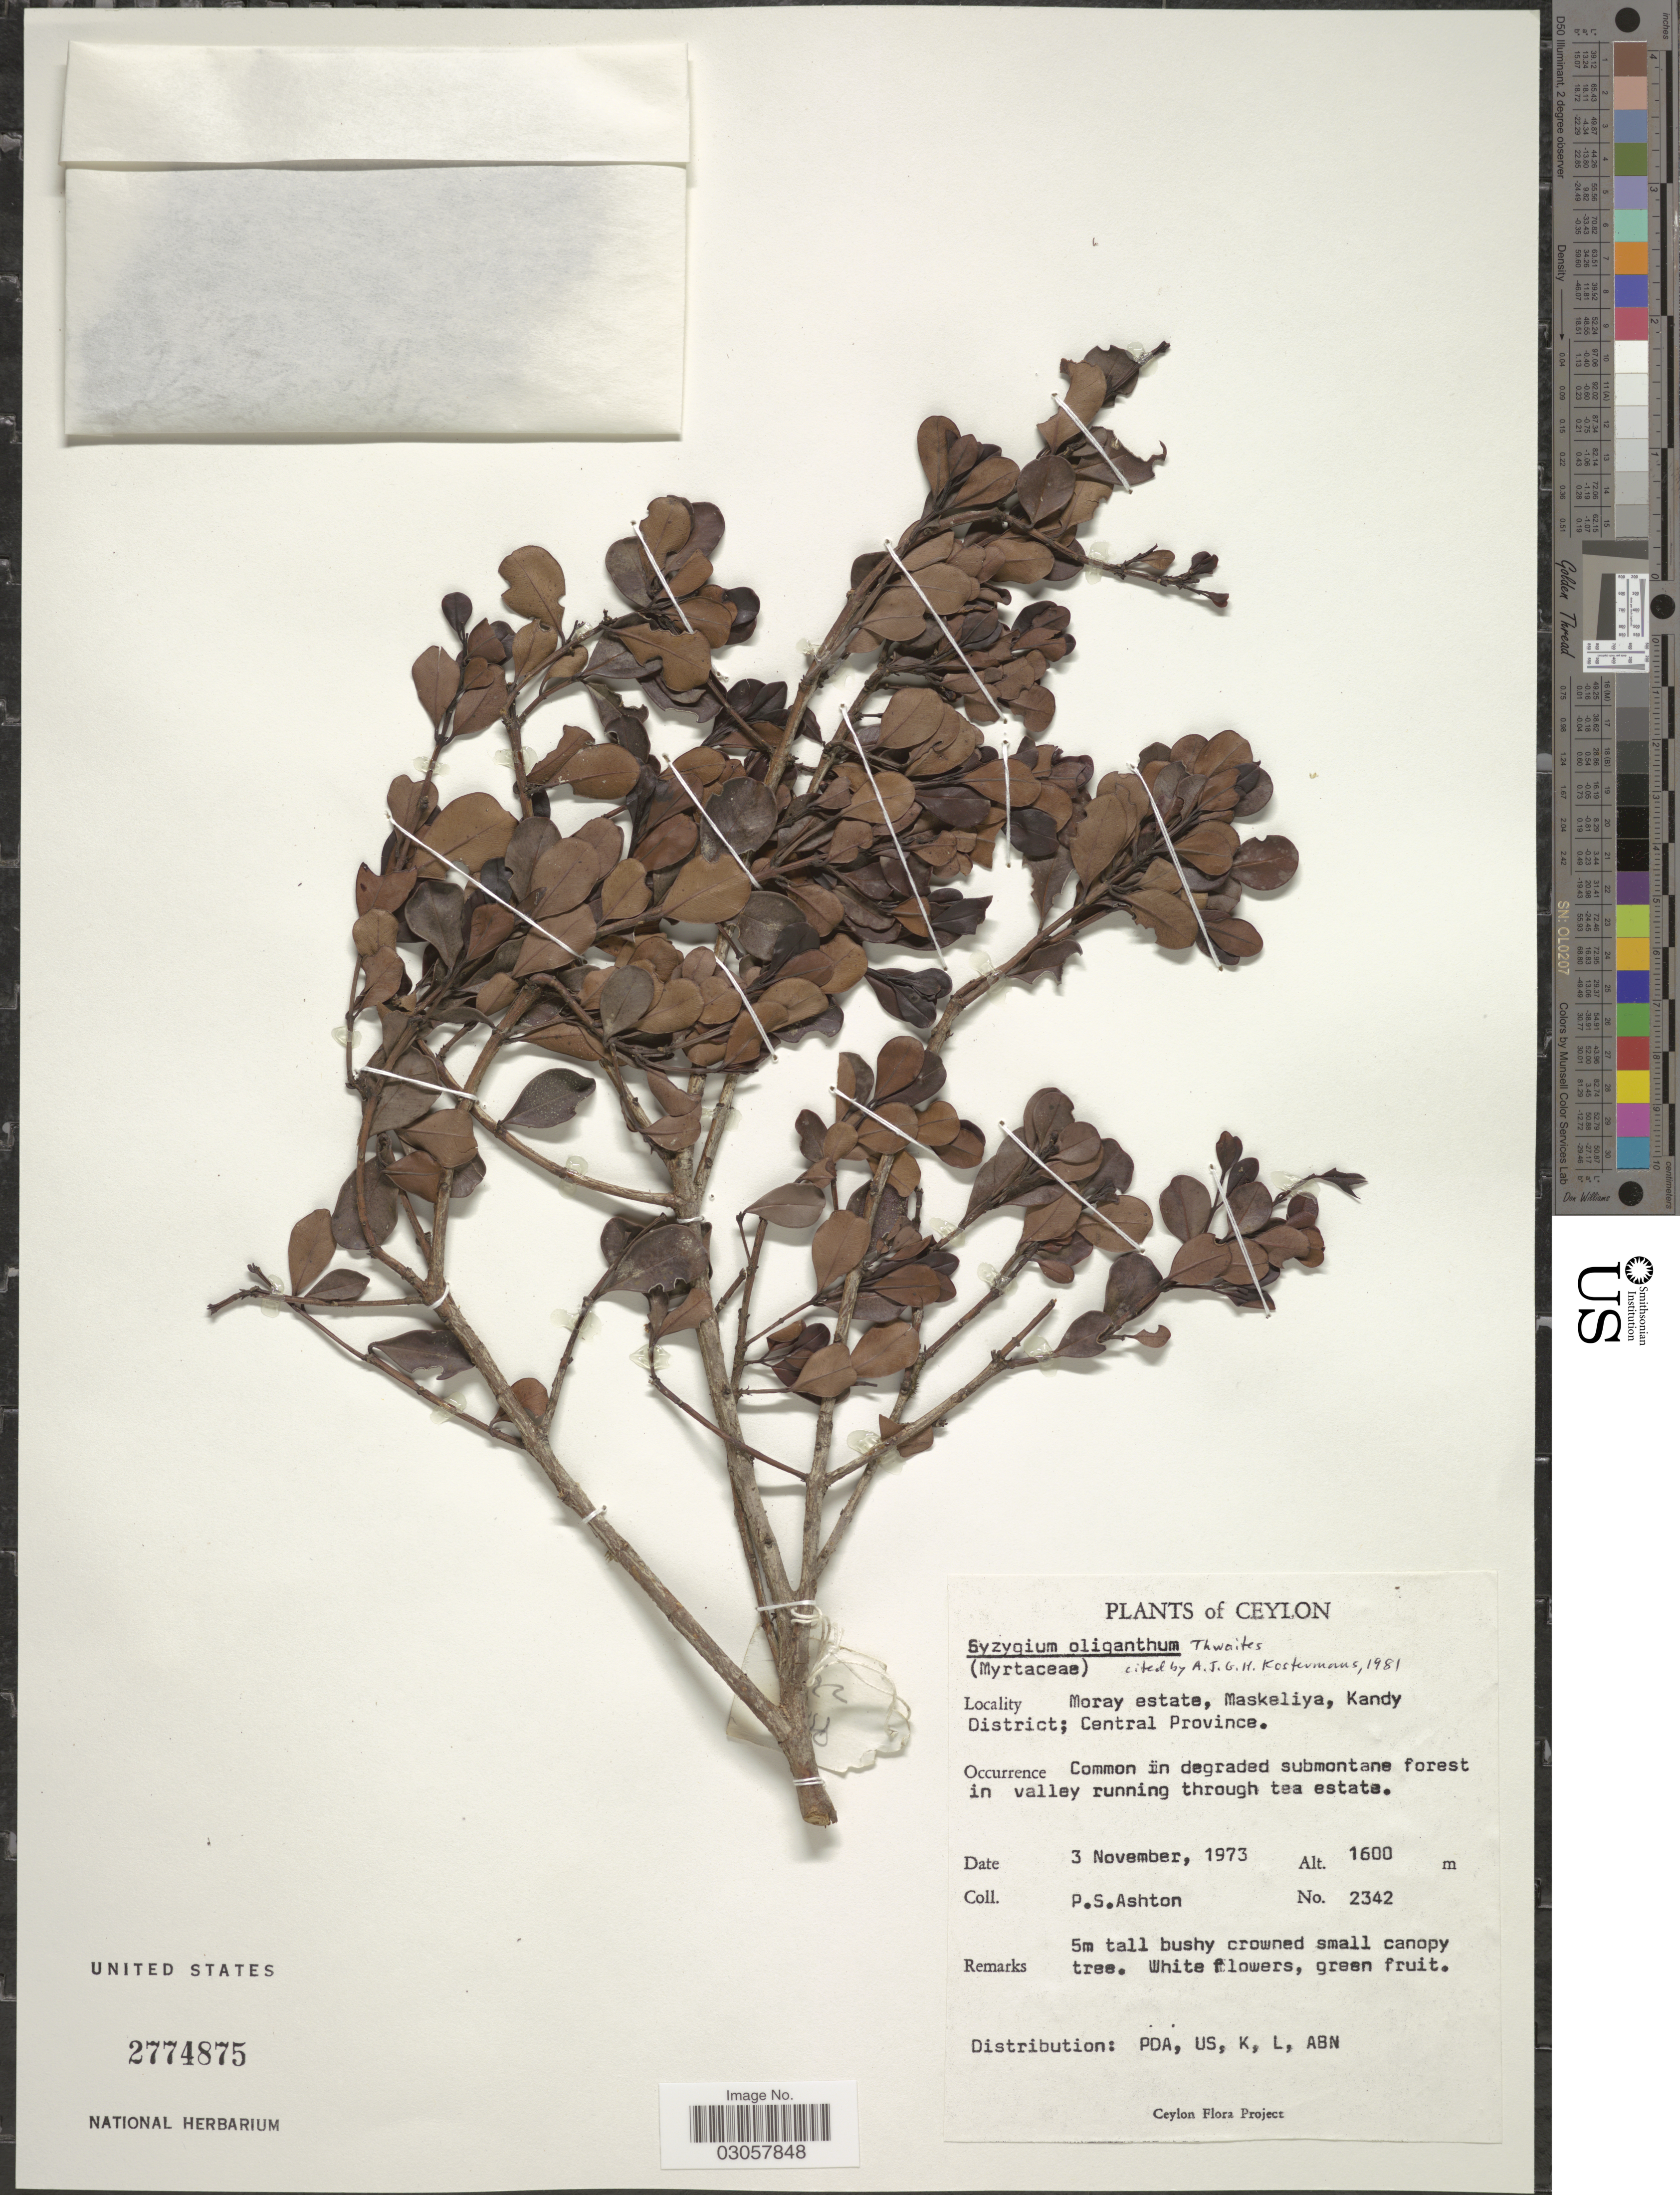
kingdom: Plantae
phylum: Tracheophyta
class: Magnoliopsida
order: Myrtales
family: Myrtaceae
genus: Syzygium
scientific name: Syzygium oliganthum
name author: Thwaites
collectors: P. S. Ashton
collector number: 2342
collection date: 1973-11-03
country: Sri Lanka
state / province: Central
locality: Ceylon. Moray Estate, Maskeliya, Kandy District. Common in degraded submontane forest in valley running through tea estate.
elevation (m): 1600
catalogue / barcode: US 2774875